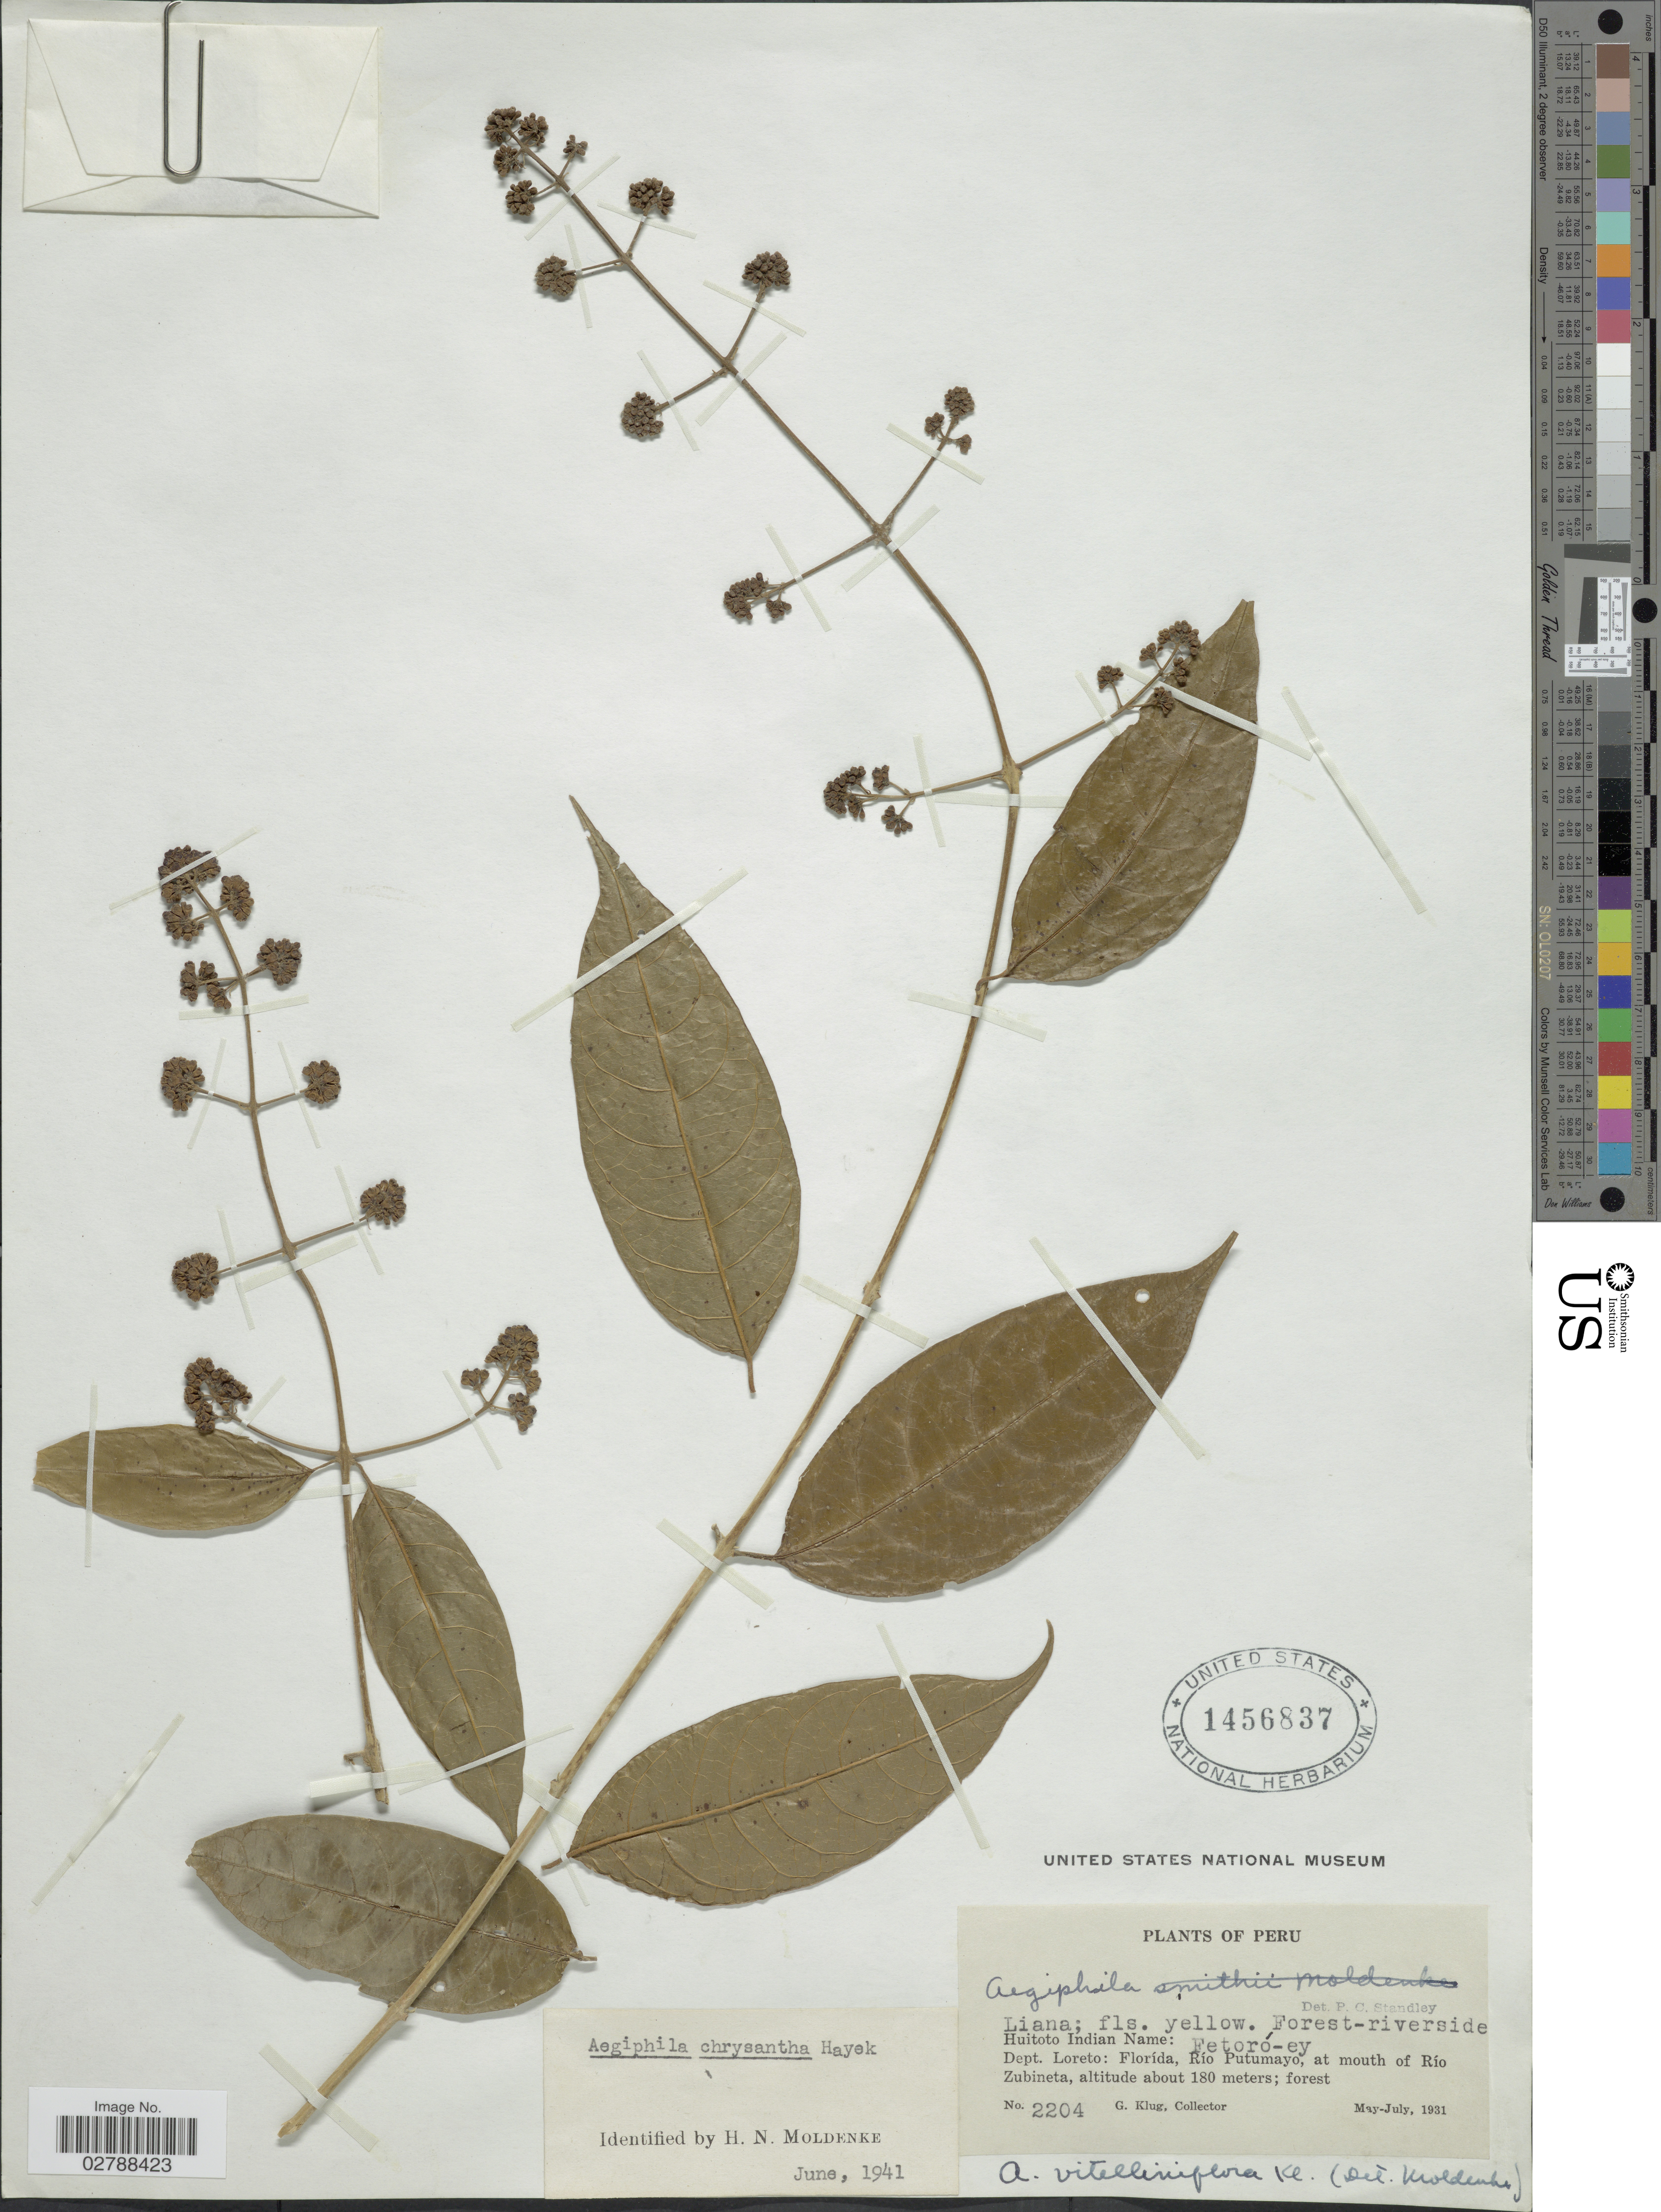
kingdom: Plantae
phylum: Tracheophyta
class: Magnoliopsida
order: Lamiales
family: Lamiaceae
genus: Aegiphila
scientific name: Aegiphila chrysantha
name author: Hayek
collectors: G. Klug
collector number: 2204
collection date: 1931-05/1931-07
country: Peru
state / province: Loreto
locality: Dept. Loreto: Florída, Río Putumayo, at mouth of Río Zubineta.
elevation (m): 180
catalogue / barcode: US 1456837